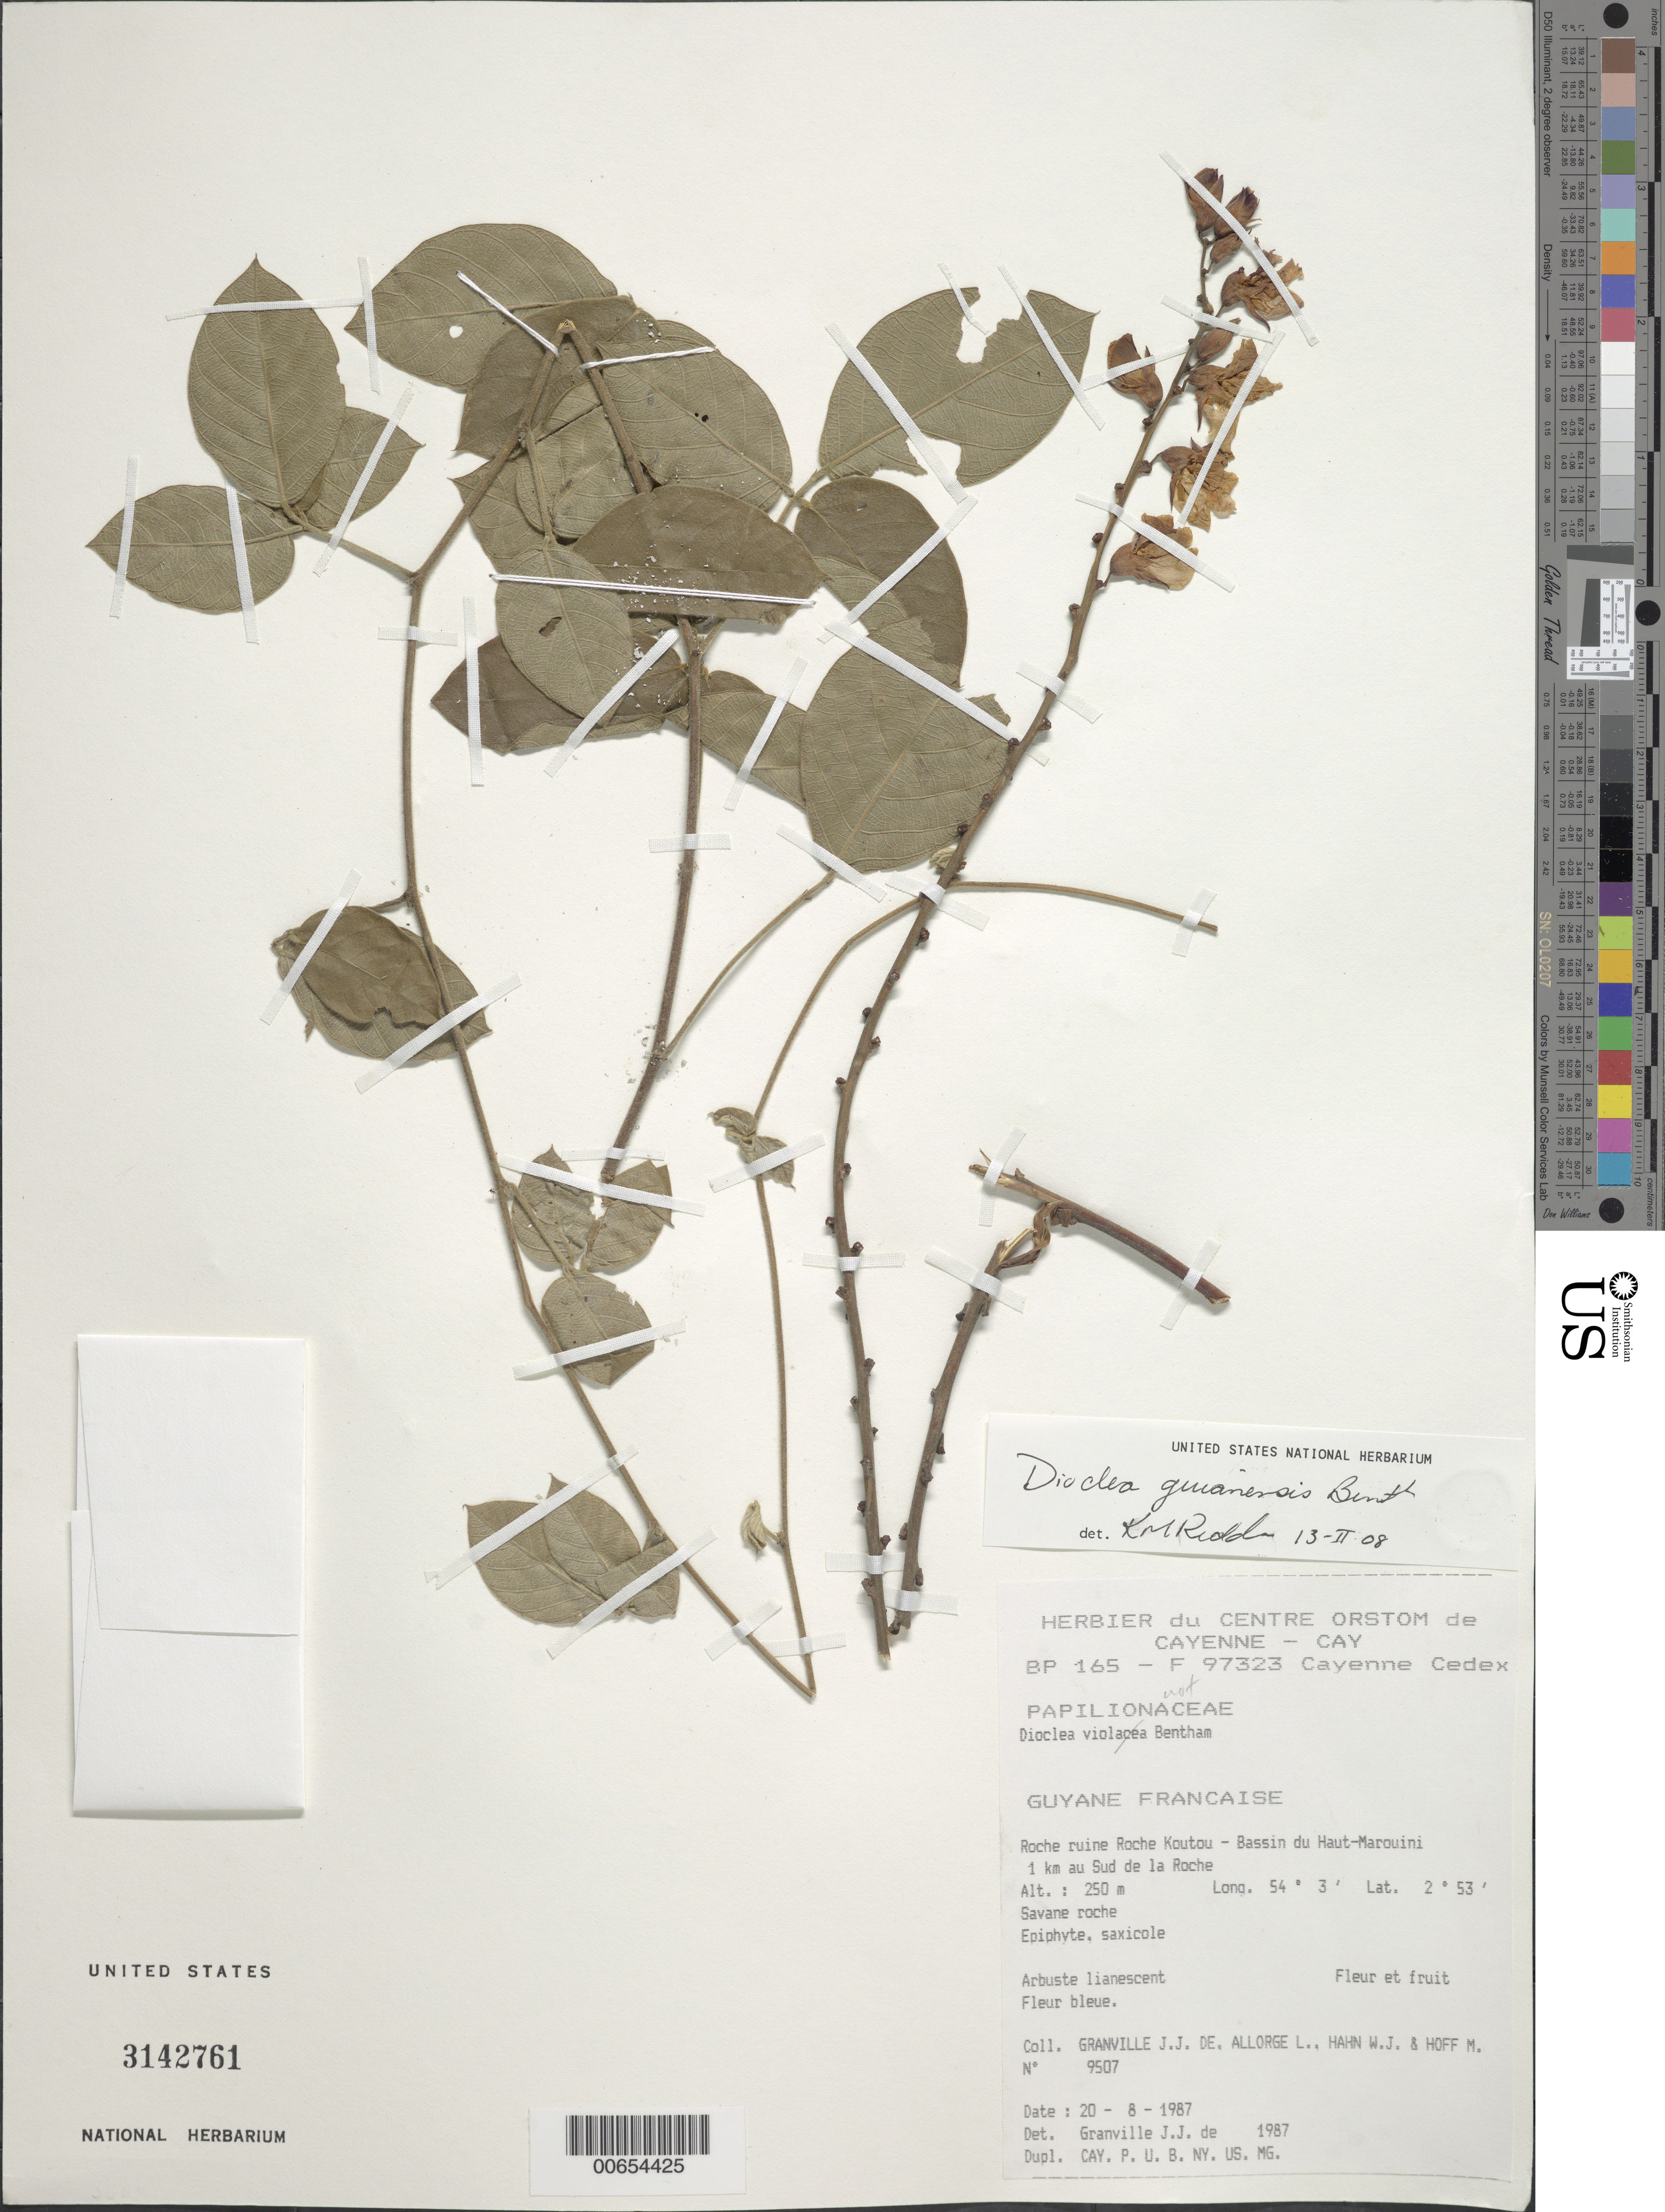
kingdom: Plantae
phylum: Tracheophyta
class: Magnoliopsida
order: Fabales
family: Fabaceae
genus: Dioclea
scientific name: Dioclea guianensis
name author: Benth.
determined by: Redden, K. M.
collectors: J.-J. de Granville, L. Allorge, W. J. Hahn & M. Hoff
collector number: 9507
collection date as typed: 20-Aug-87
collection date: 1987-08-20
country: French Guiana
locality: Roche Koutou, Bassin du Haut-Marouini, 1 km au Sud de la Roche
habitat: Savane roche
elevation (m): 250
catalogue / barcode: US 3142761